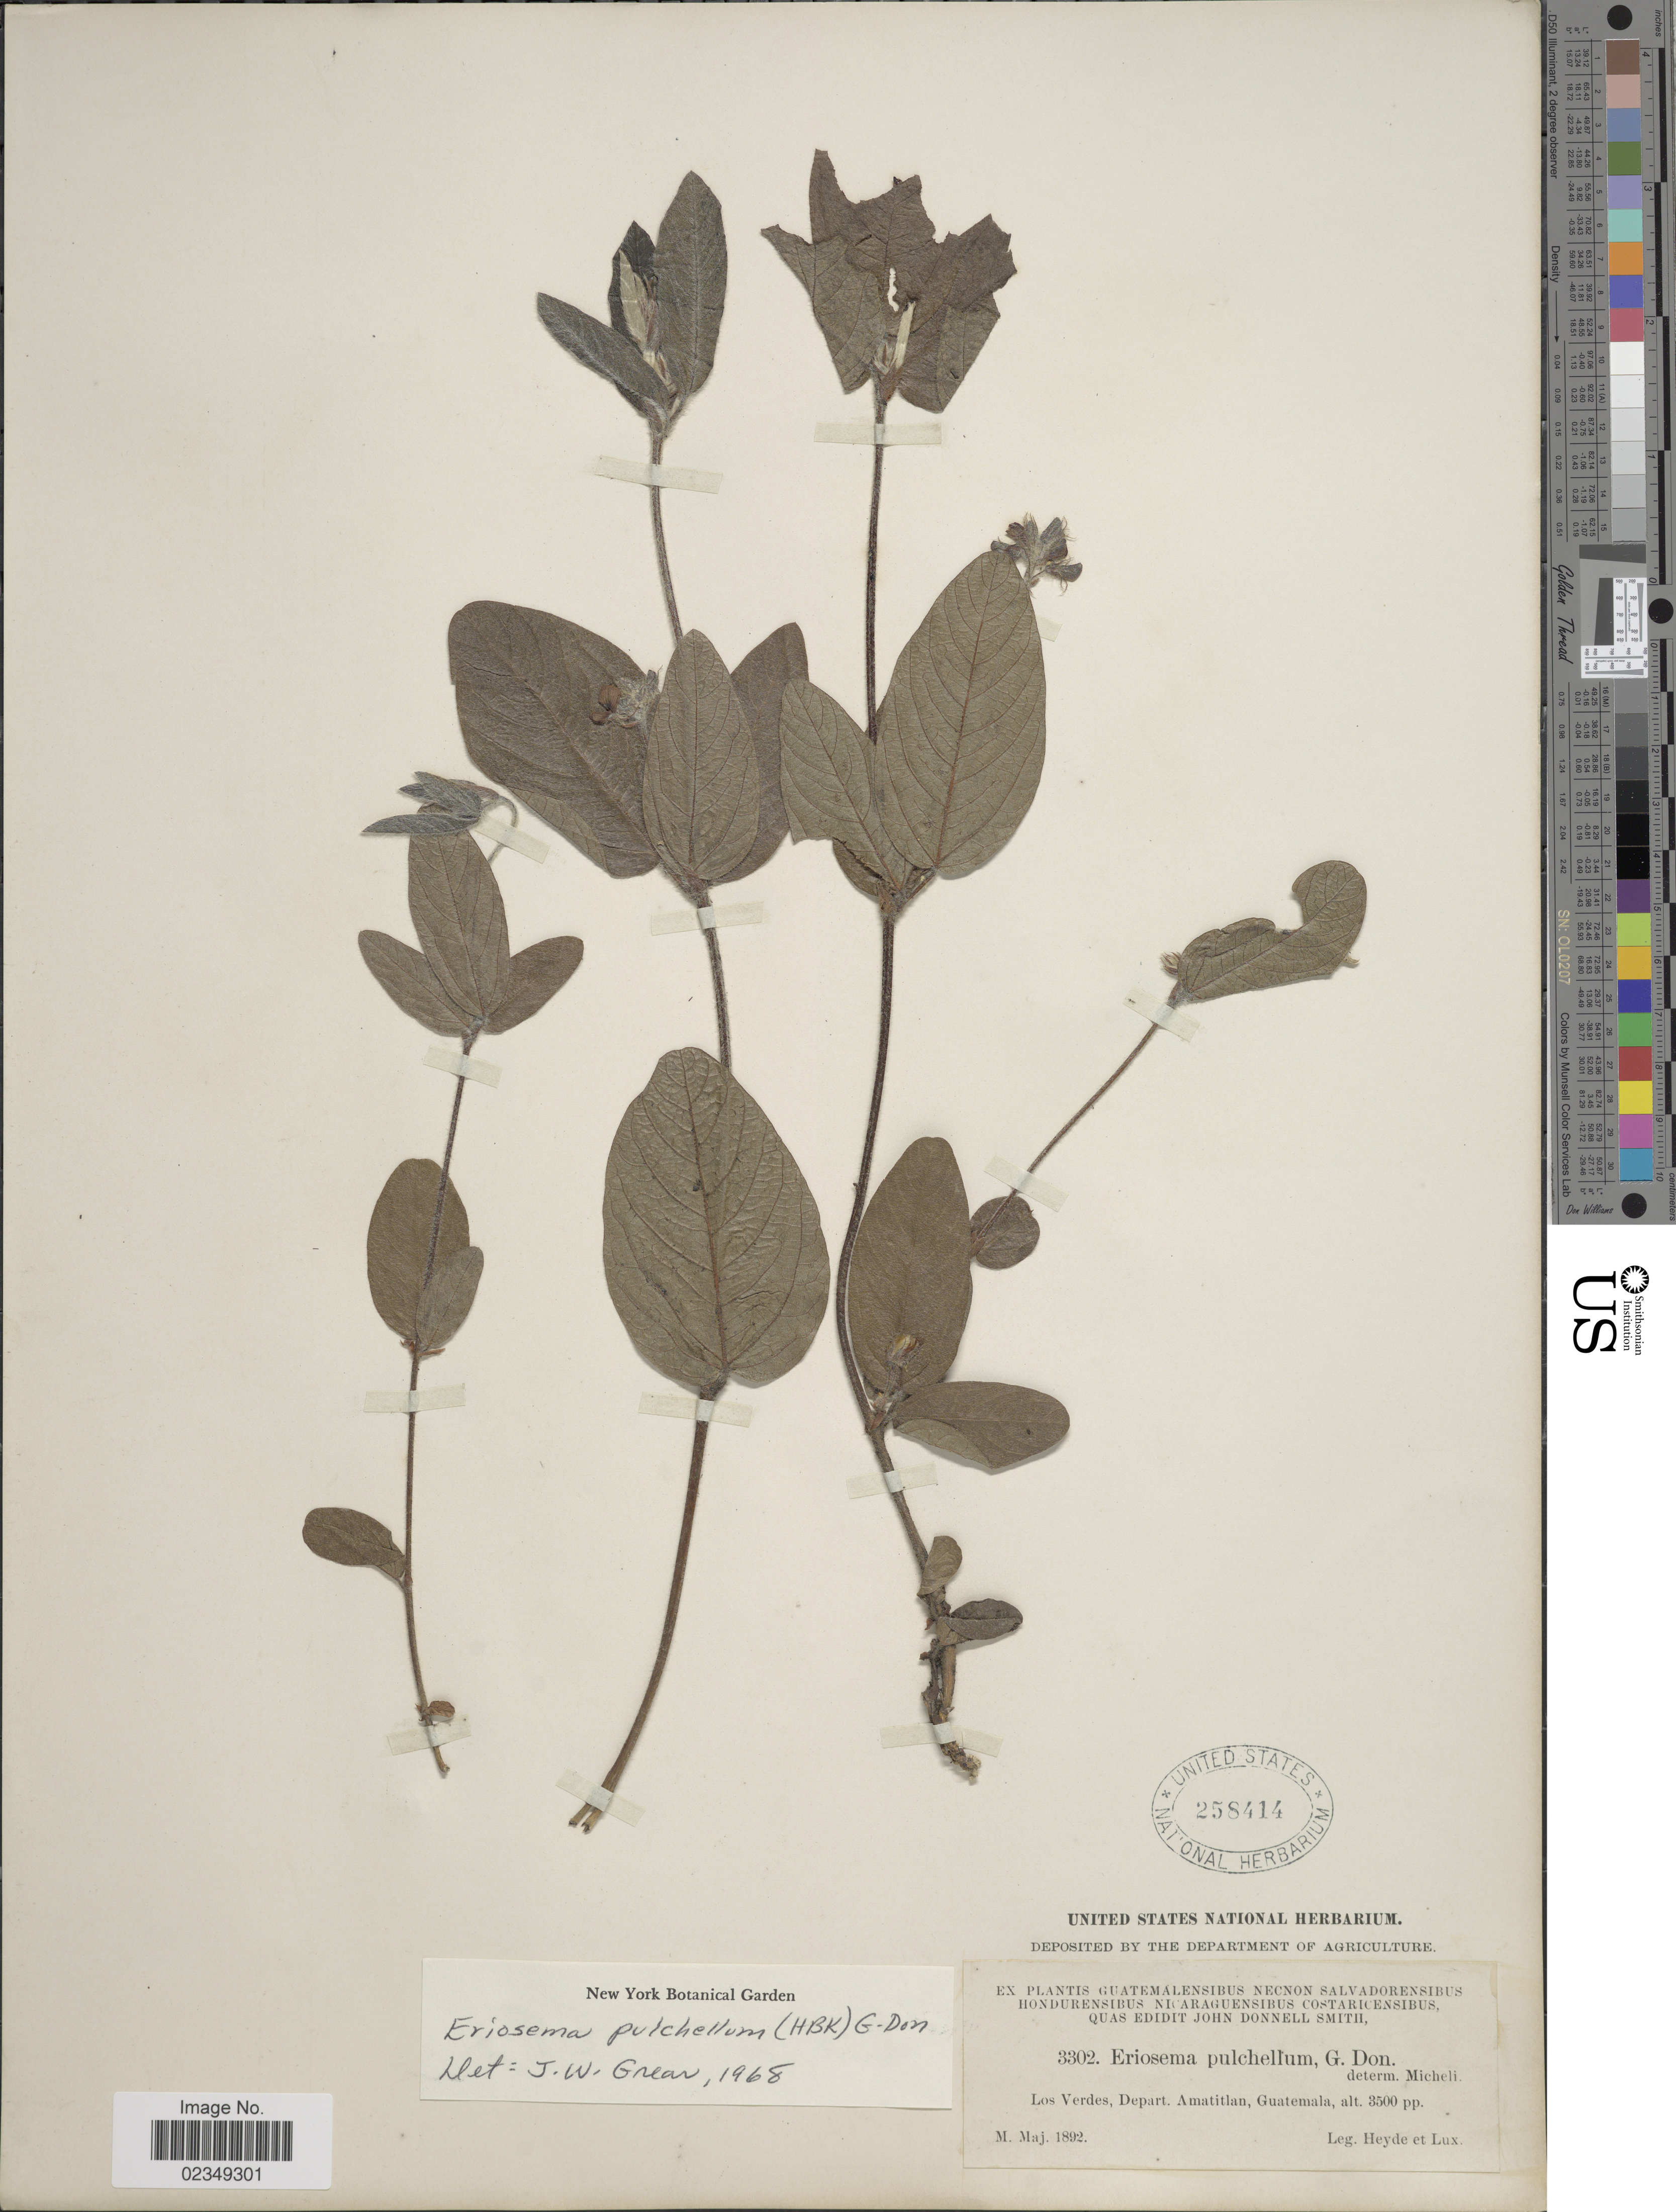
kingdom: Plantae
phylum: Tracheophyta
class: Magnoliopsida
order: Fabales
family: Fabaceae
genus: Eriosema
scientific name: Eriosema pulchellum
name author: (Kunth) G. Don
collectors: Heyde & Lux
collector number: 3302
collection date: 1892-05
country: Guatemala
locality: Los Verdes, Depart. Amatitlan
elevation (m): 1067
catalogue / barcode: US 258414